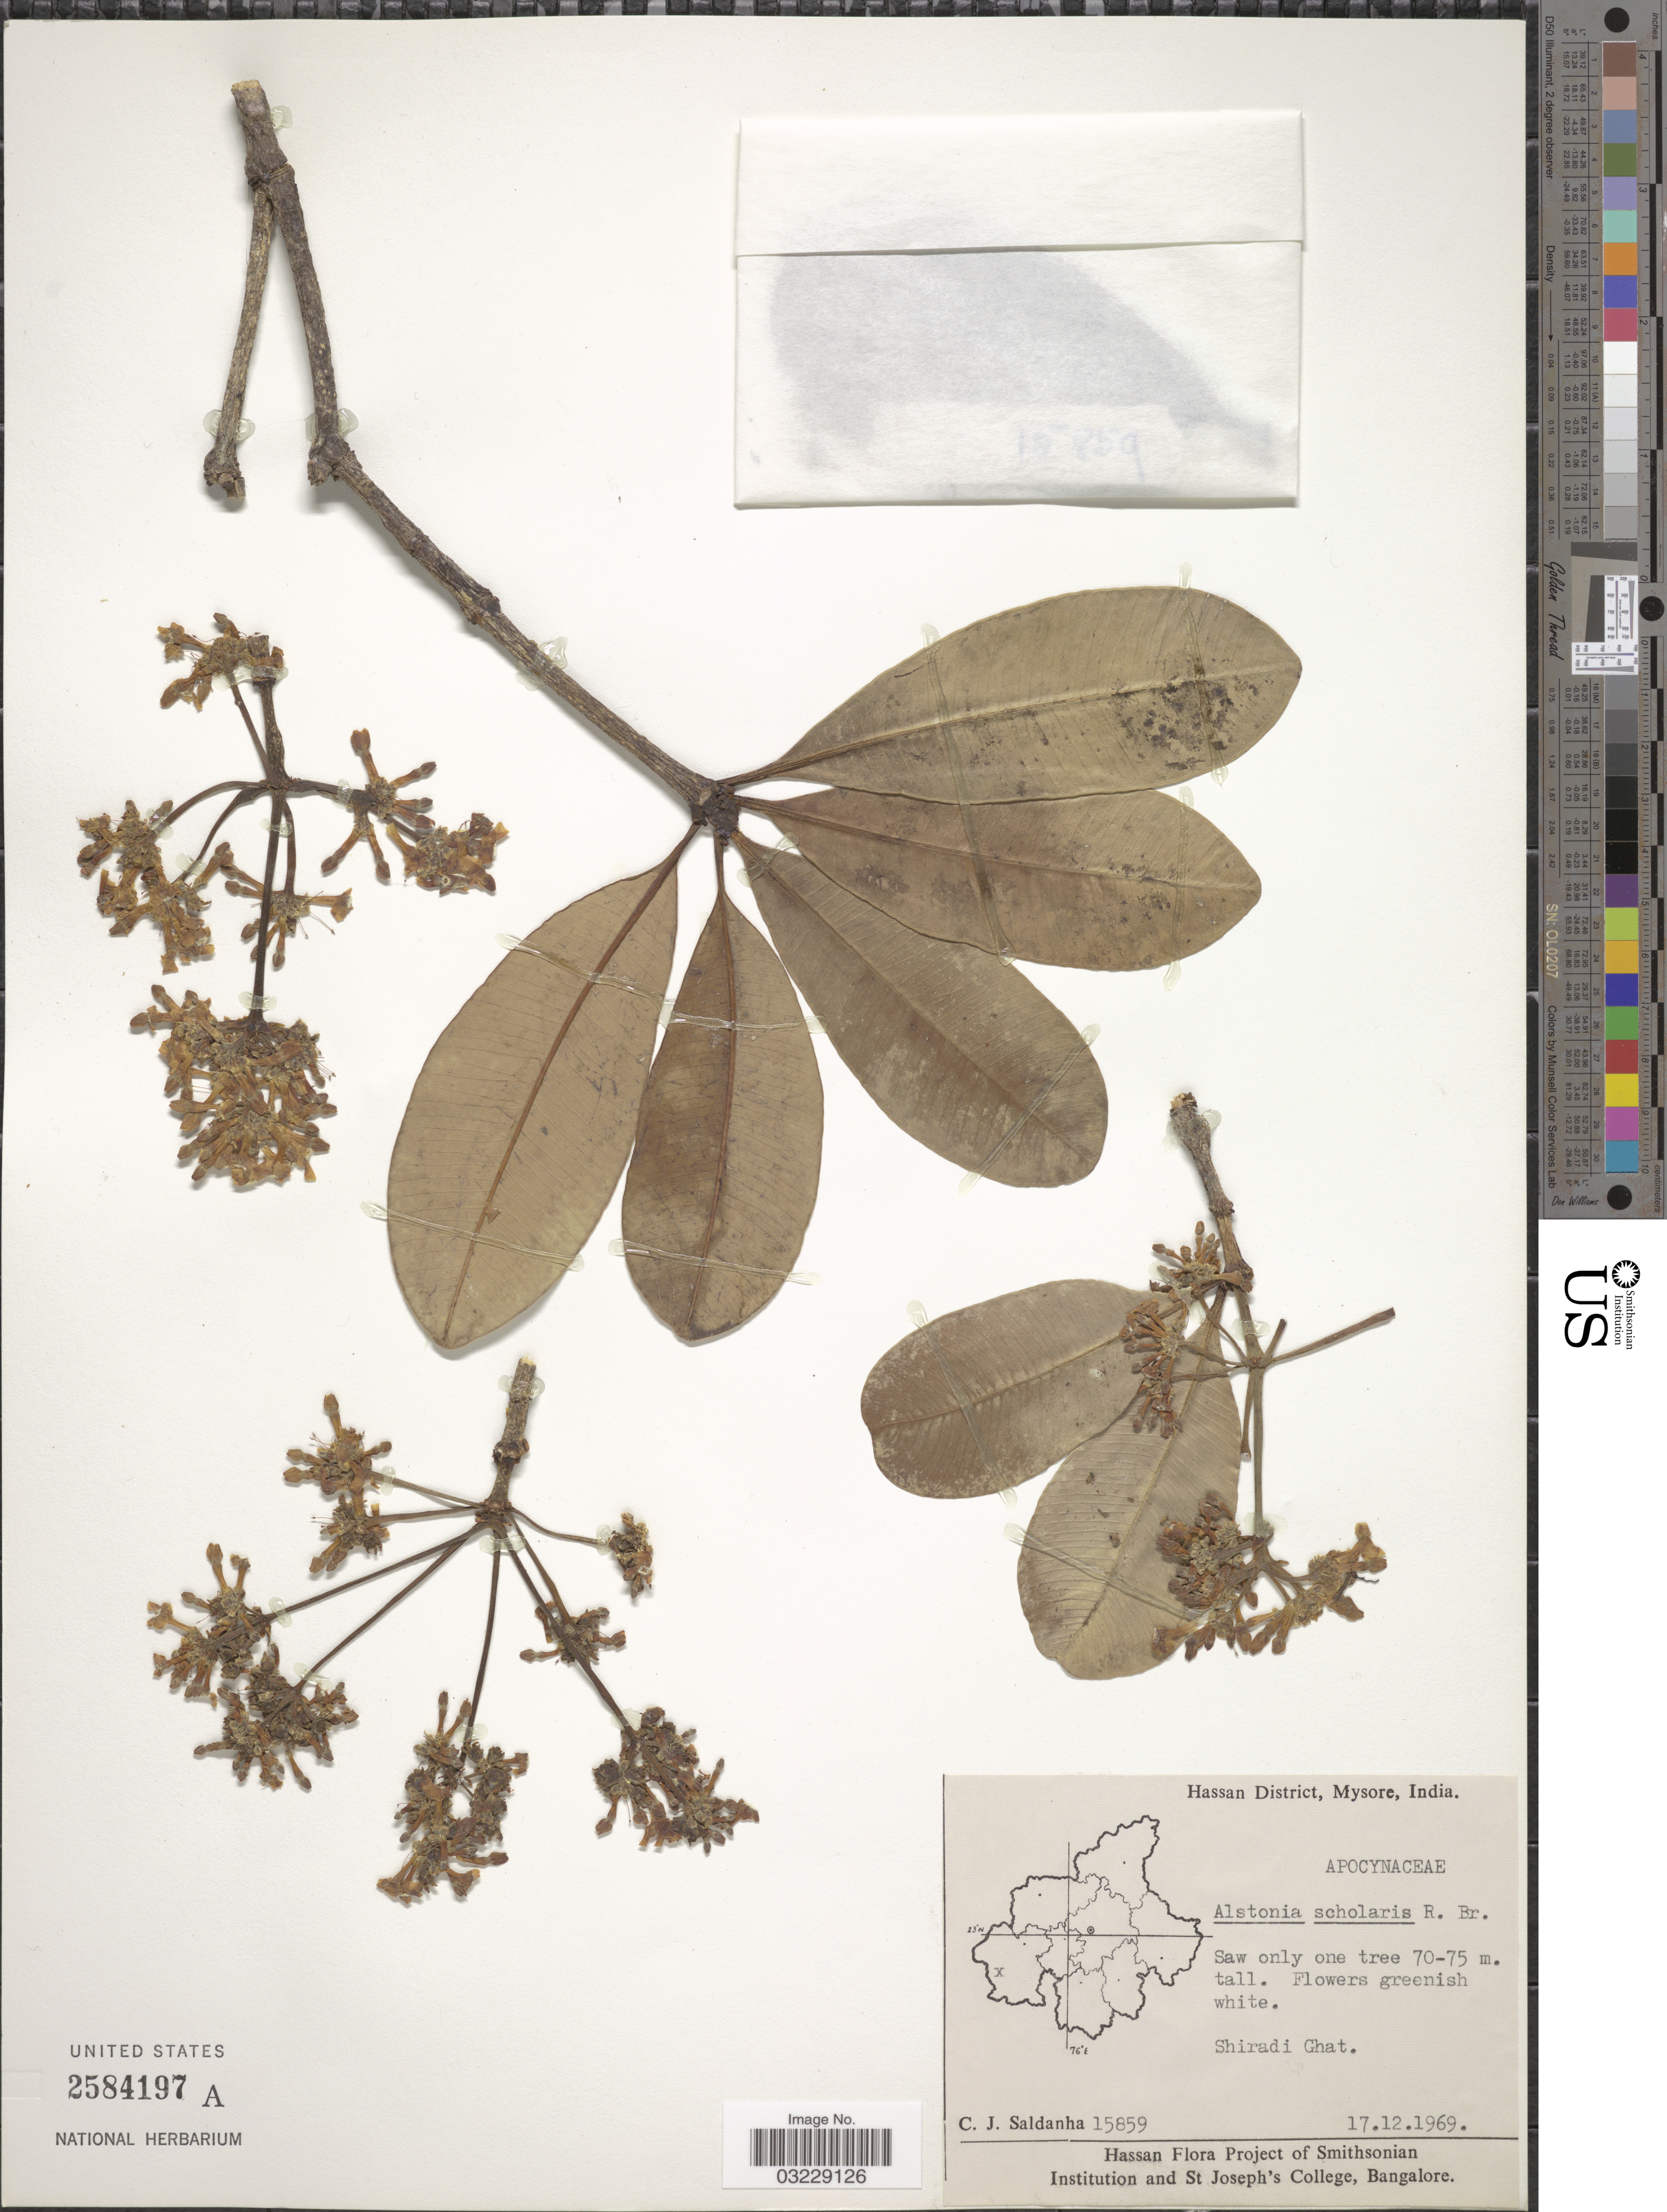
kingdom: Plantae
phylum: Tracheophyta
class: Magnoliopsida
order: Gentianales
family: Apocynaceae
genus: Alstonia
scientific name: Alstonia scholaris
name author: (L.) R. Br.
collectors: C. J. Saldanha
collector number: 15859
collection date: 1969-12-17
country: India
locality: Hassan District, Mysore. Shiradi Ghat.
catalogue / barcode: US 2584197A